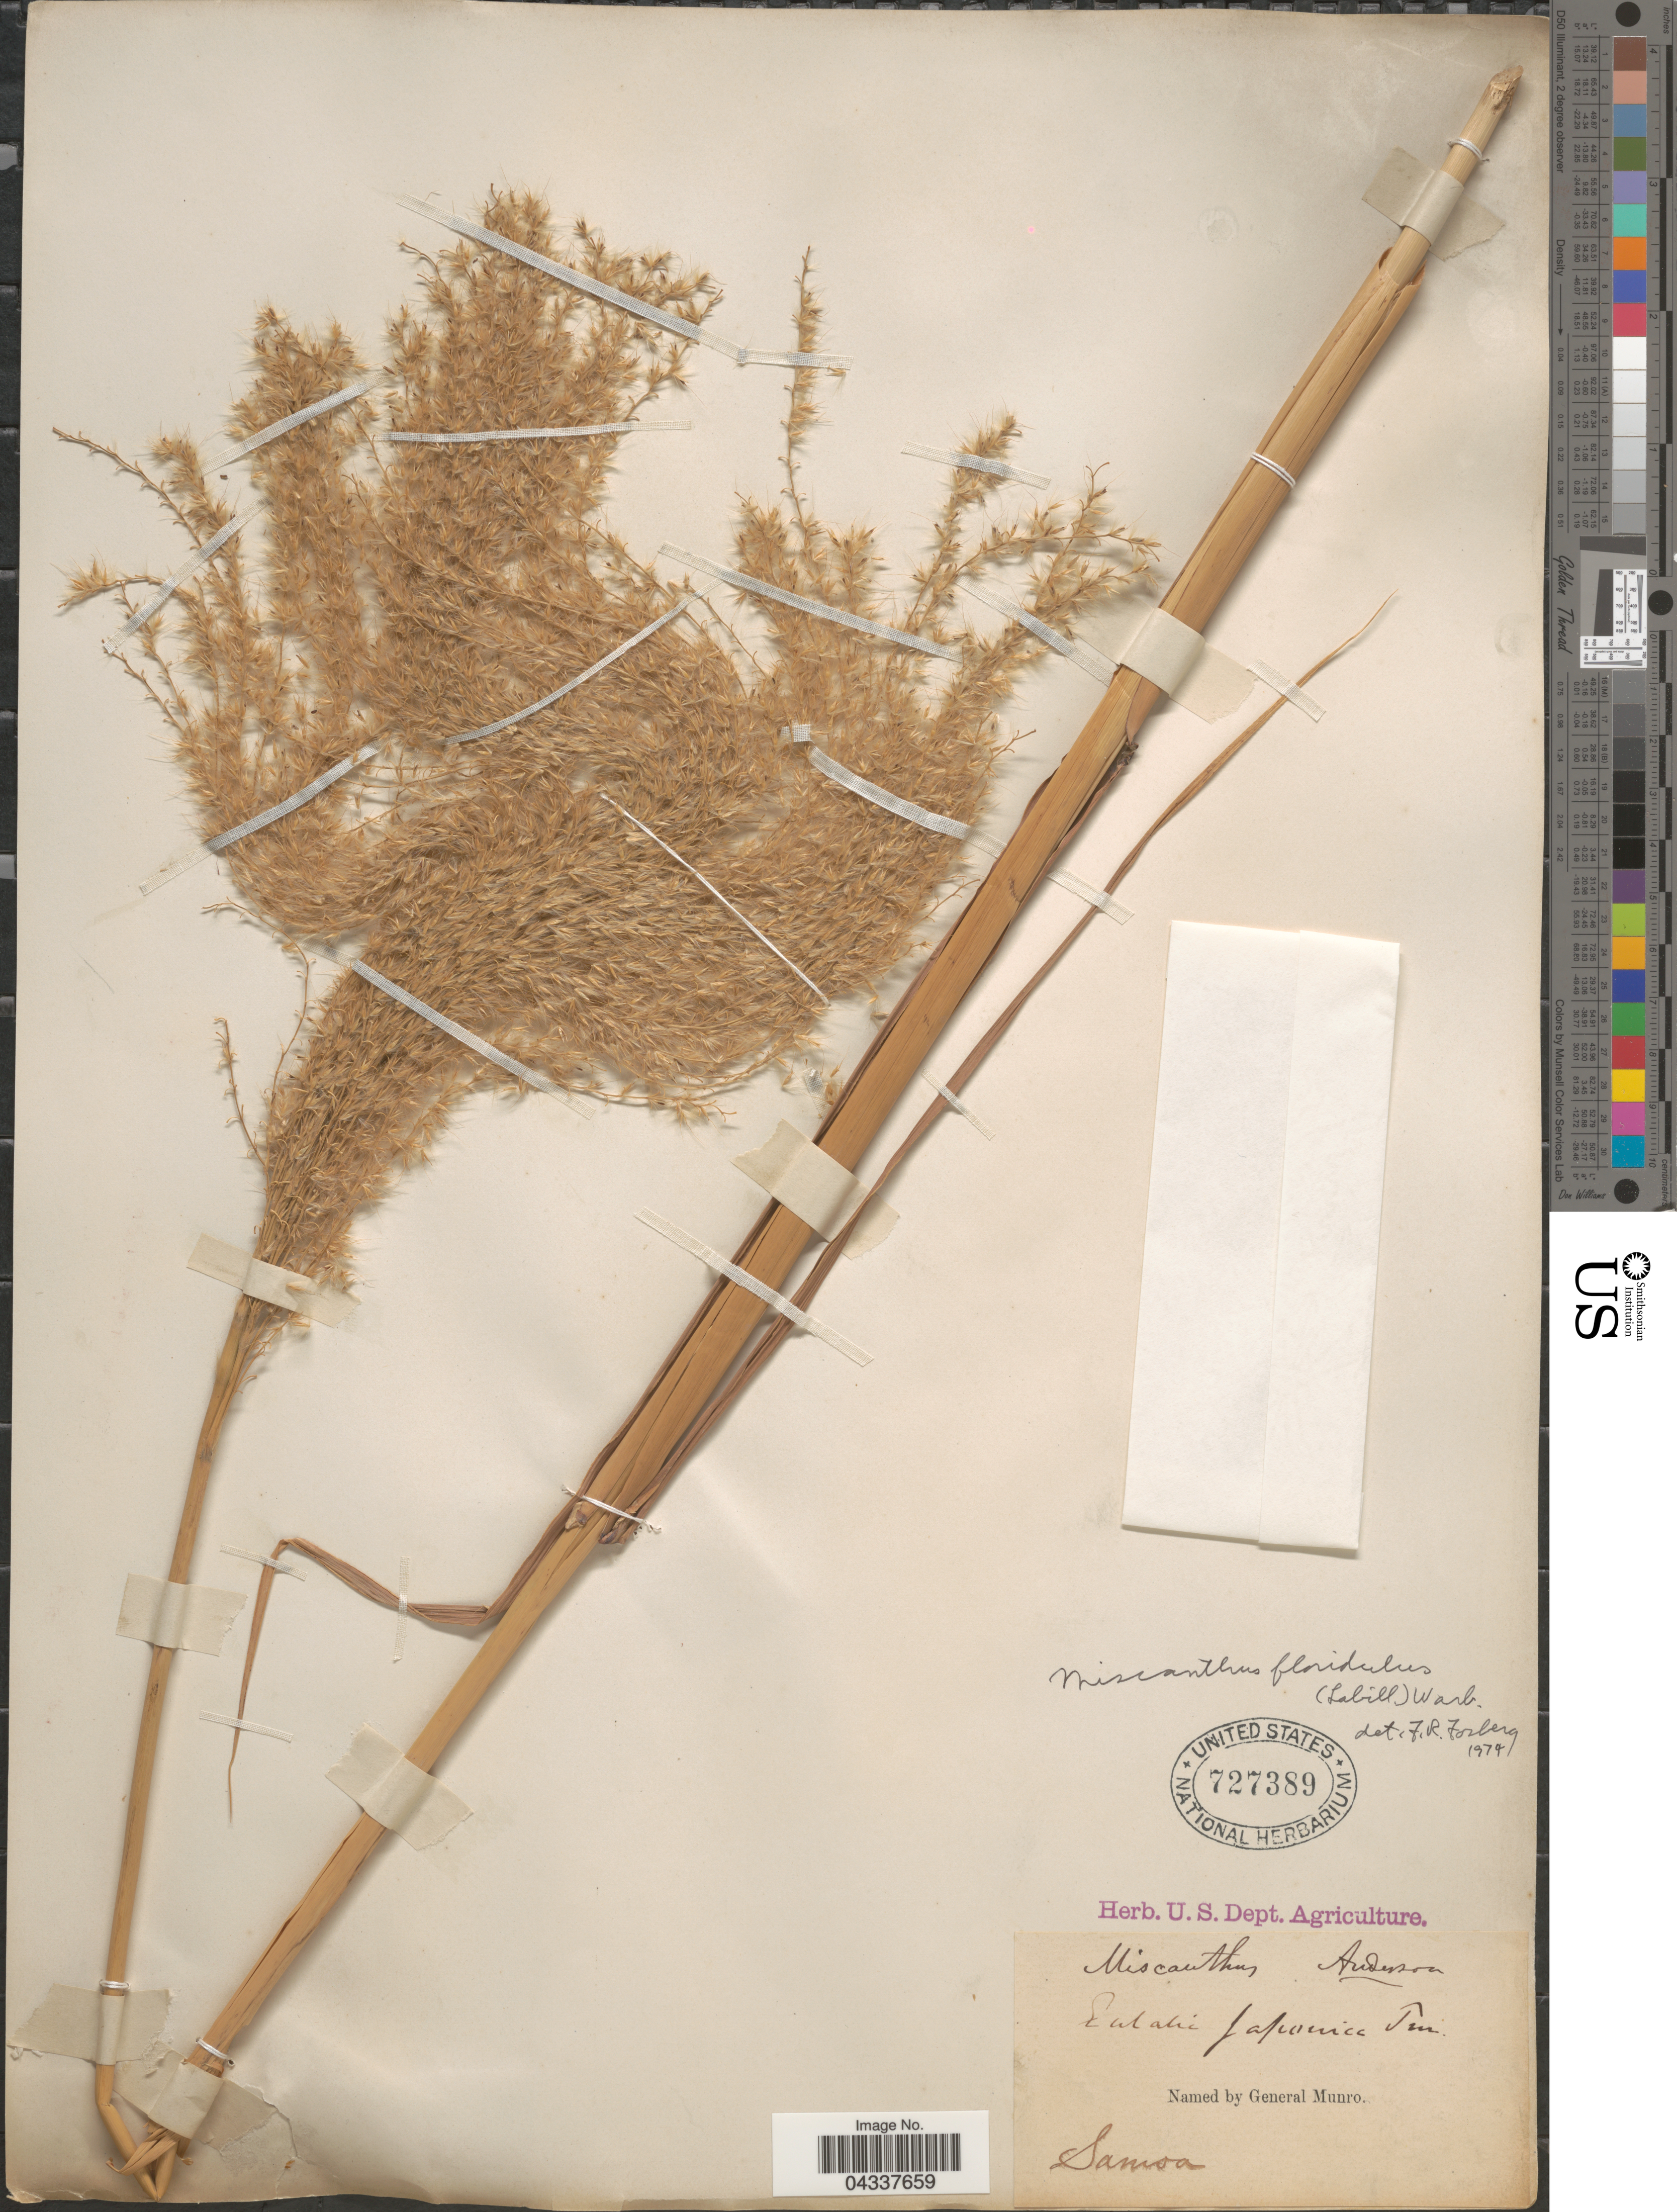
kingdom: Plantae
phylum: Tracheophyta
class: Liliopsida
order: Poales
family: Poaceae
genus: Miscanthus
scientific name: Miscanthus floridulus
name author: (Labill.) Warb.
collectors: G. Munro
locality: Samoa.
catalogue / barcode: US 727389